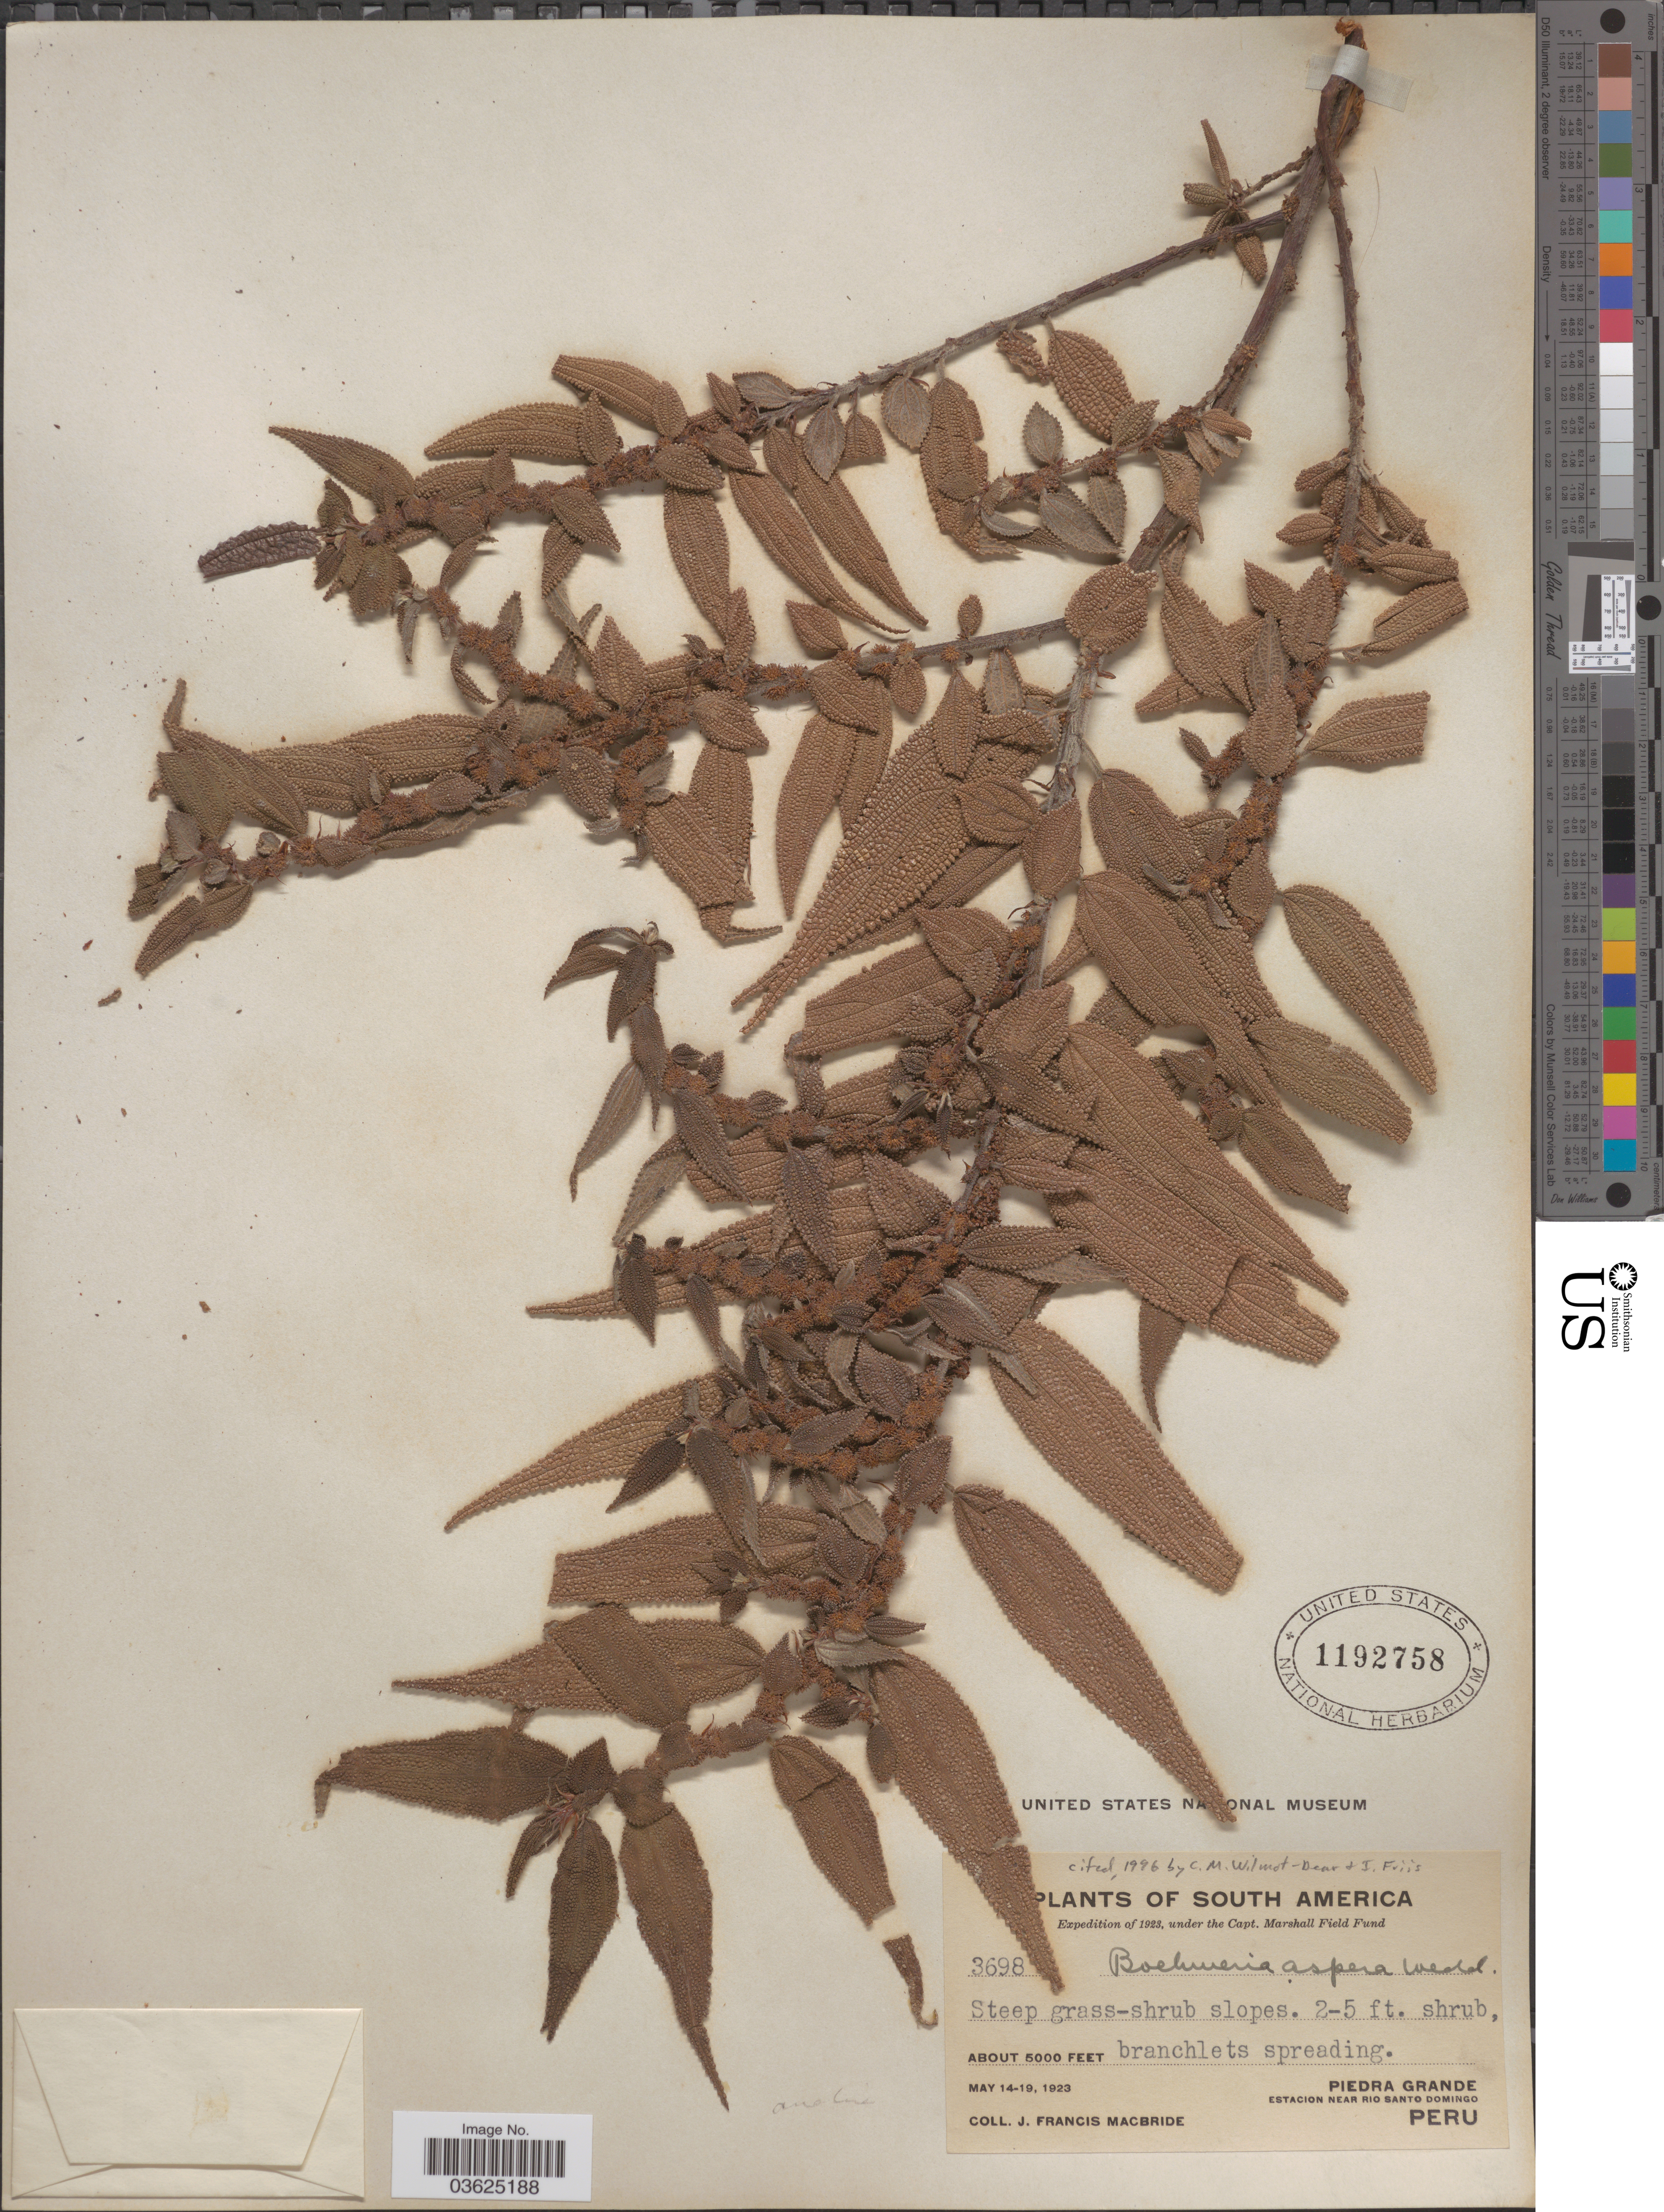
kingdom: Plantae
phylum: Tracheophyta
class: Magnoliopsida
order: Rosales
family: Urticaceae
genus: Boehmeria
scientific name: Boehmeria aspera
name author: Wedd.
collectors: J. F. Macbride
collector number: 3698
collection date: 1923-05-14/1923-05-19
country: Peru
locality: Piedra Grande. Estacion near Rio Santo Domingo.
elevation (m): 1524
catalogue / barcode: US 1192758